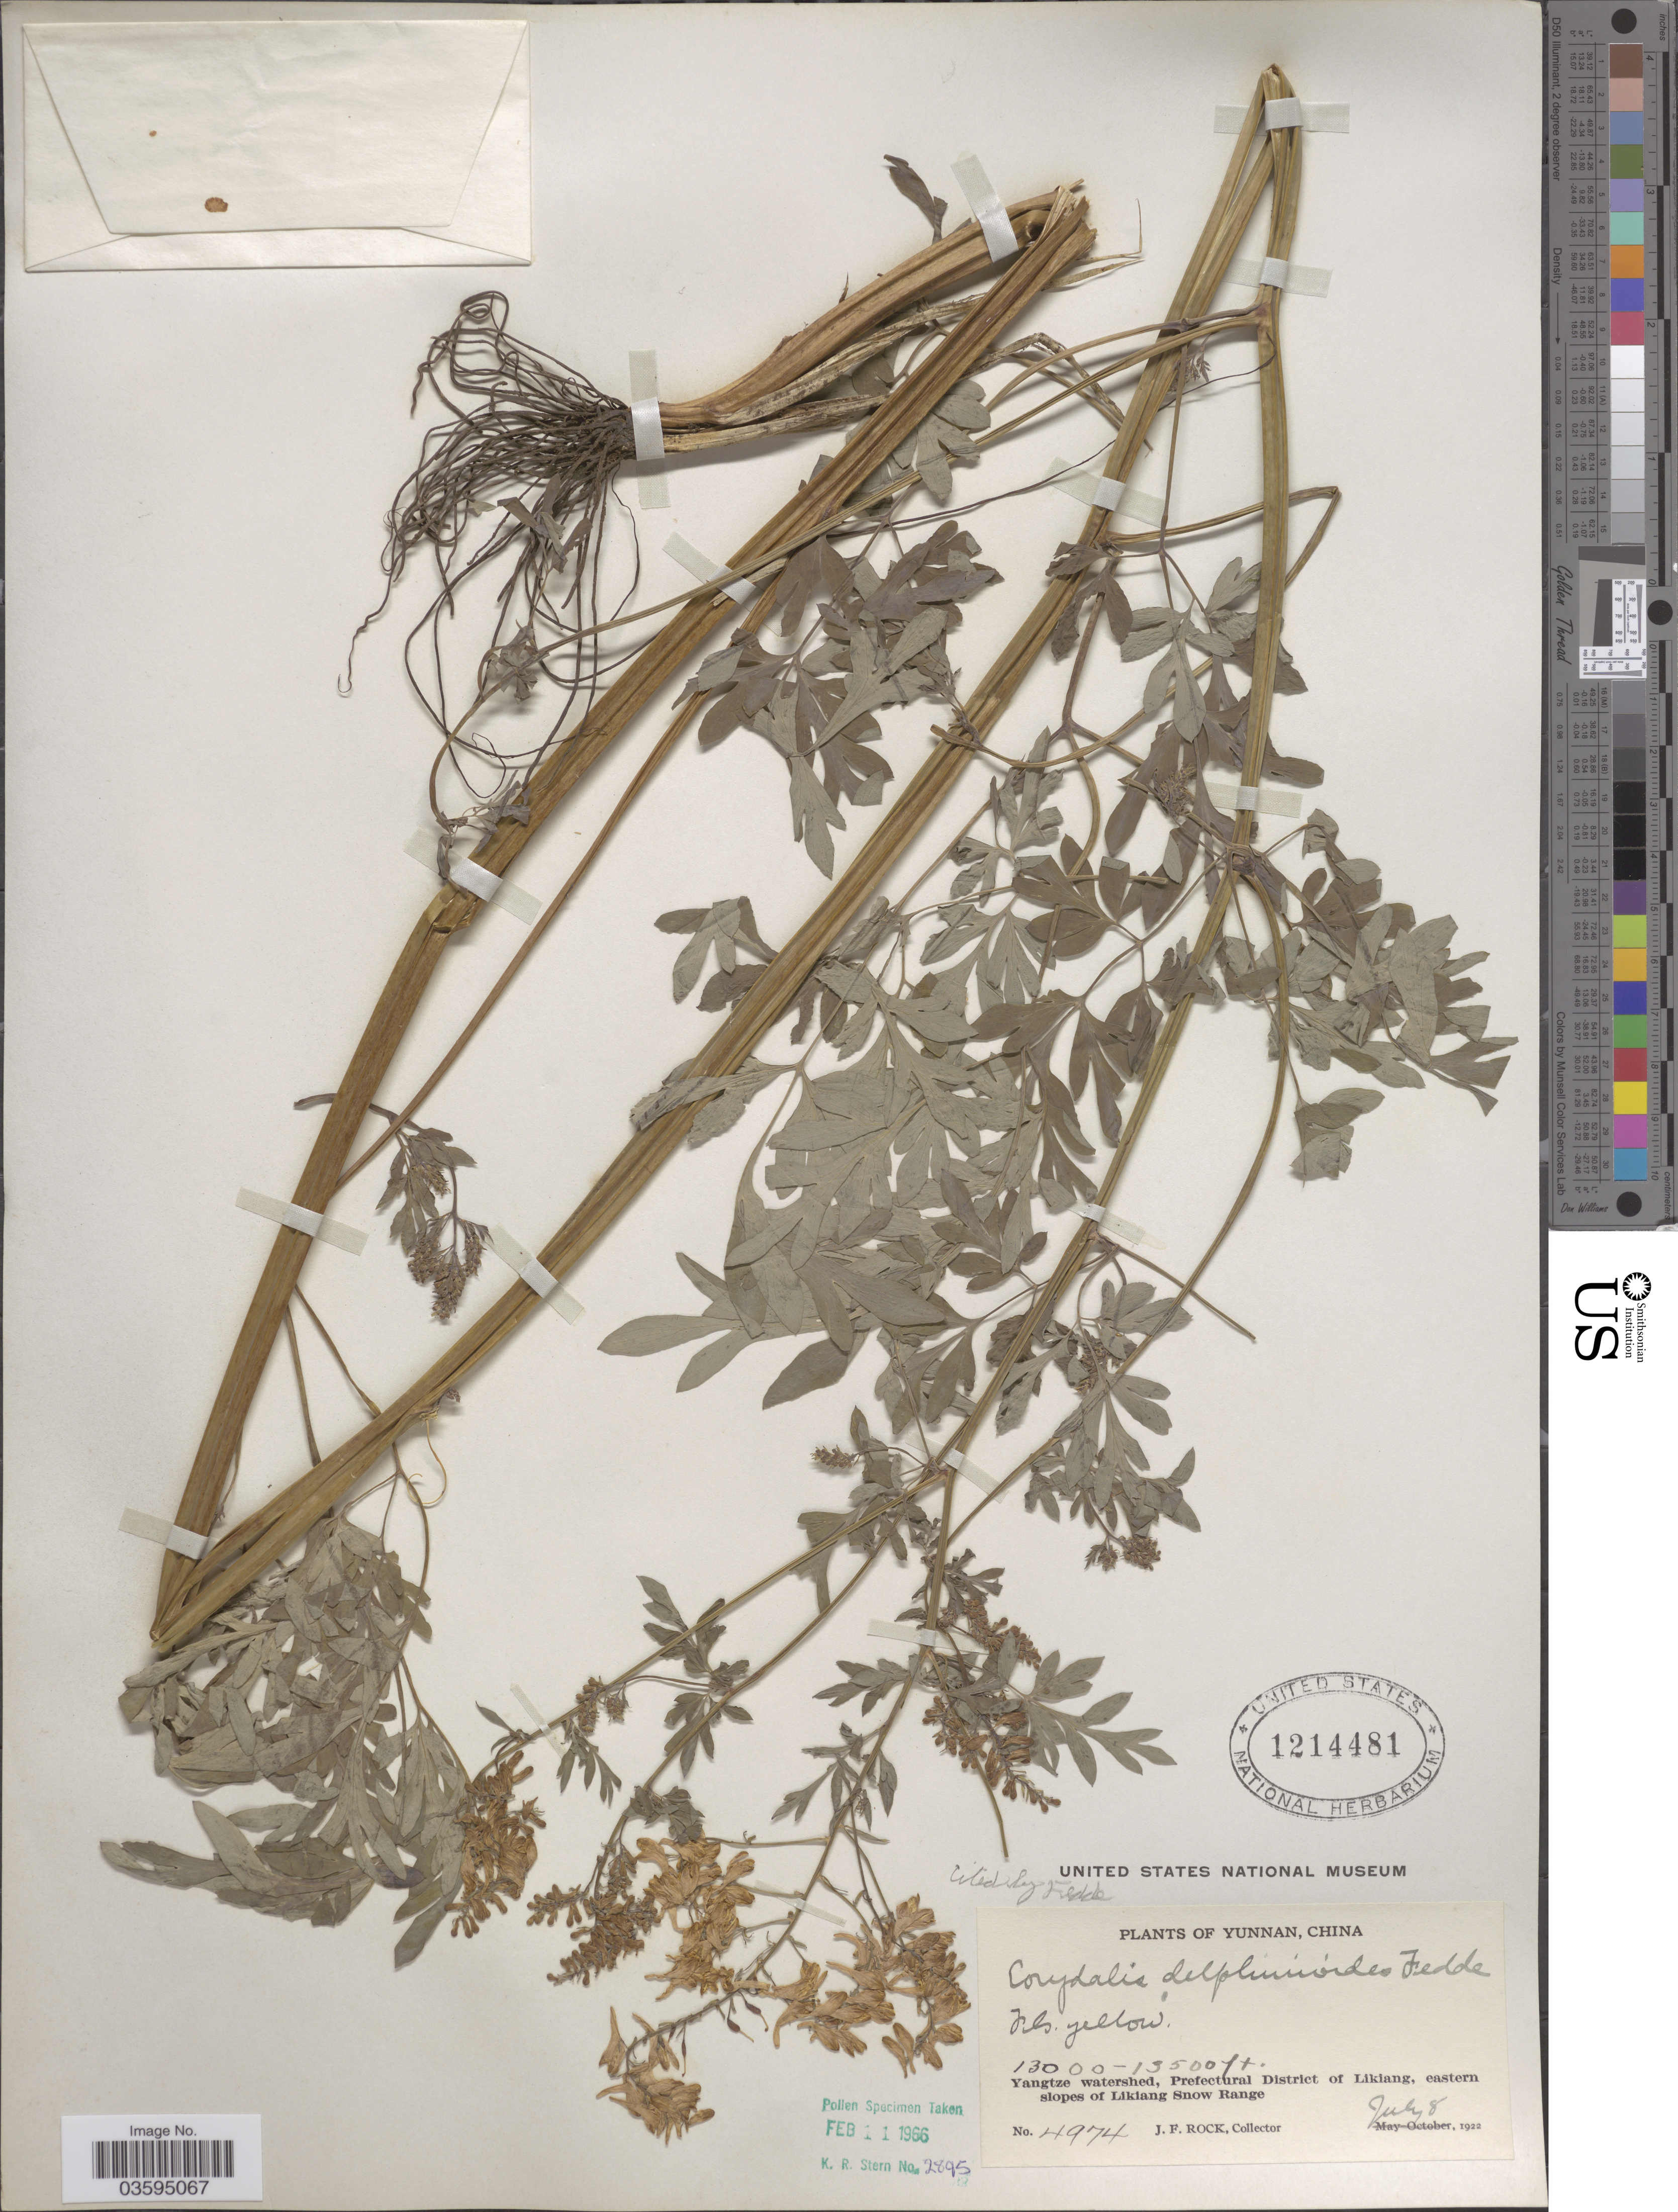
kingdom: Plantae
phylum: Tracheophyta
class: Magnoliopsida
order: Ranunculales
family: Papaveraceae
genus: Corydalis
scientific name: Corydalis delphinioides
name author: Fedde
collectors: J. Rock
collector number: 4974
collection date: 1922-07-08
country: China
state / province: Yunnan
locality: Yangtze watershed, Prefectural District of Likiang, eastern slopes of Likiang Snow Range.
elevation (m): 3962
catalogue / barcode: US 1214481